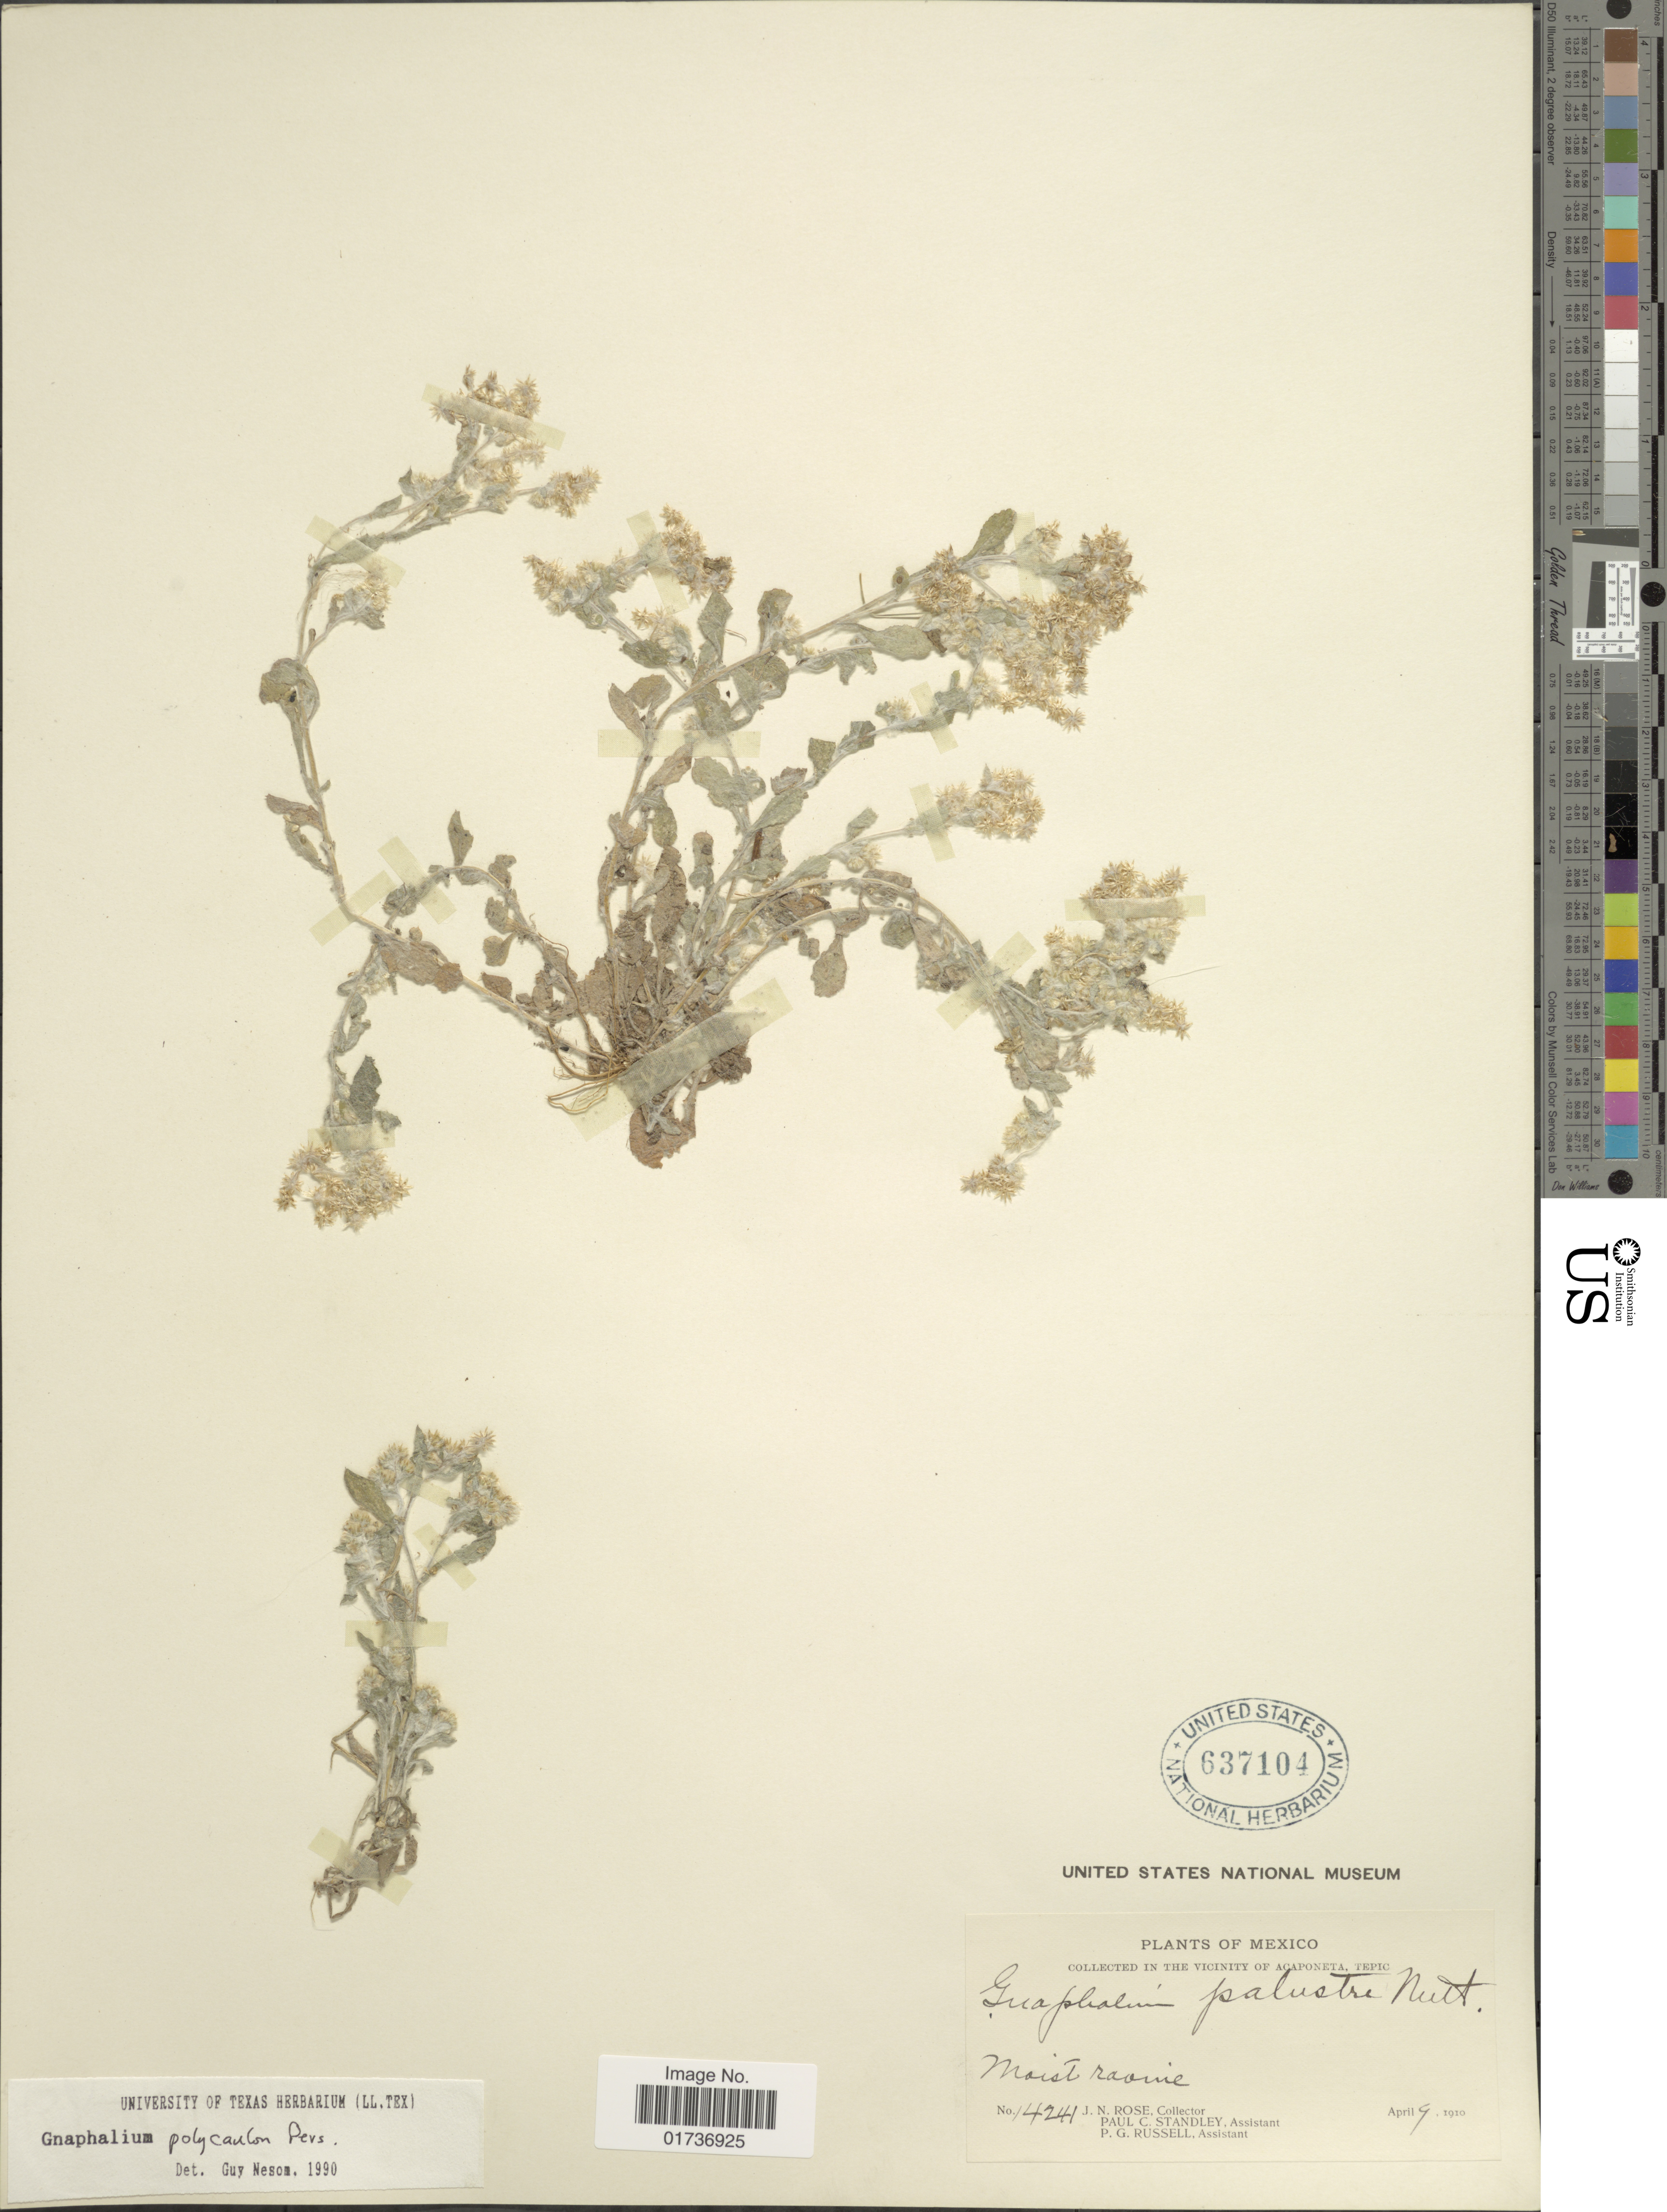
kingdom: Plantae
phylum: Tracheophyta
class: Magnoliopsida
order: Asterales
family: Asteraceae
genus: Gnaphalium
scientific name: Gnaphalium polycaulon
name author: Pers.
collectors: J. N. Rose, P. C. Standley & P. G. Russell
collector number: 14241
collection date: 1910-04-09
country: Mexico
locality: In the Vicinity of Acaponeta, Tepic, Moist ravine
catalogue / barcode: US 637104